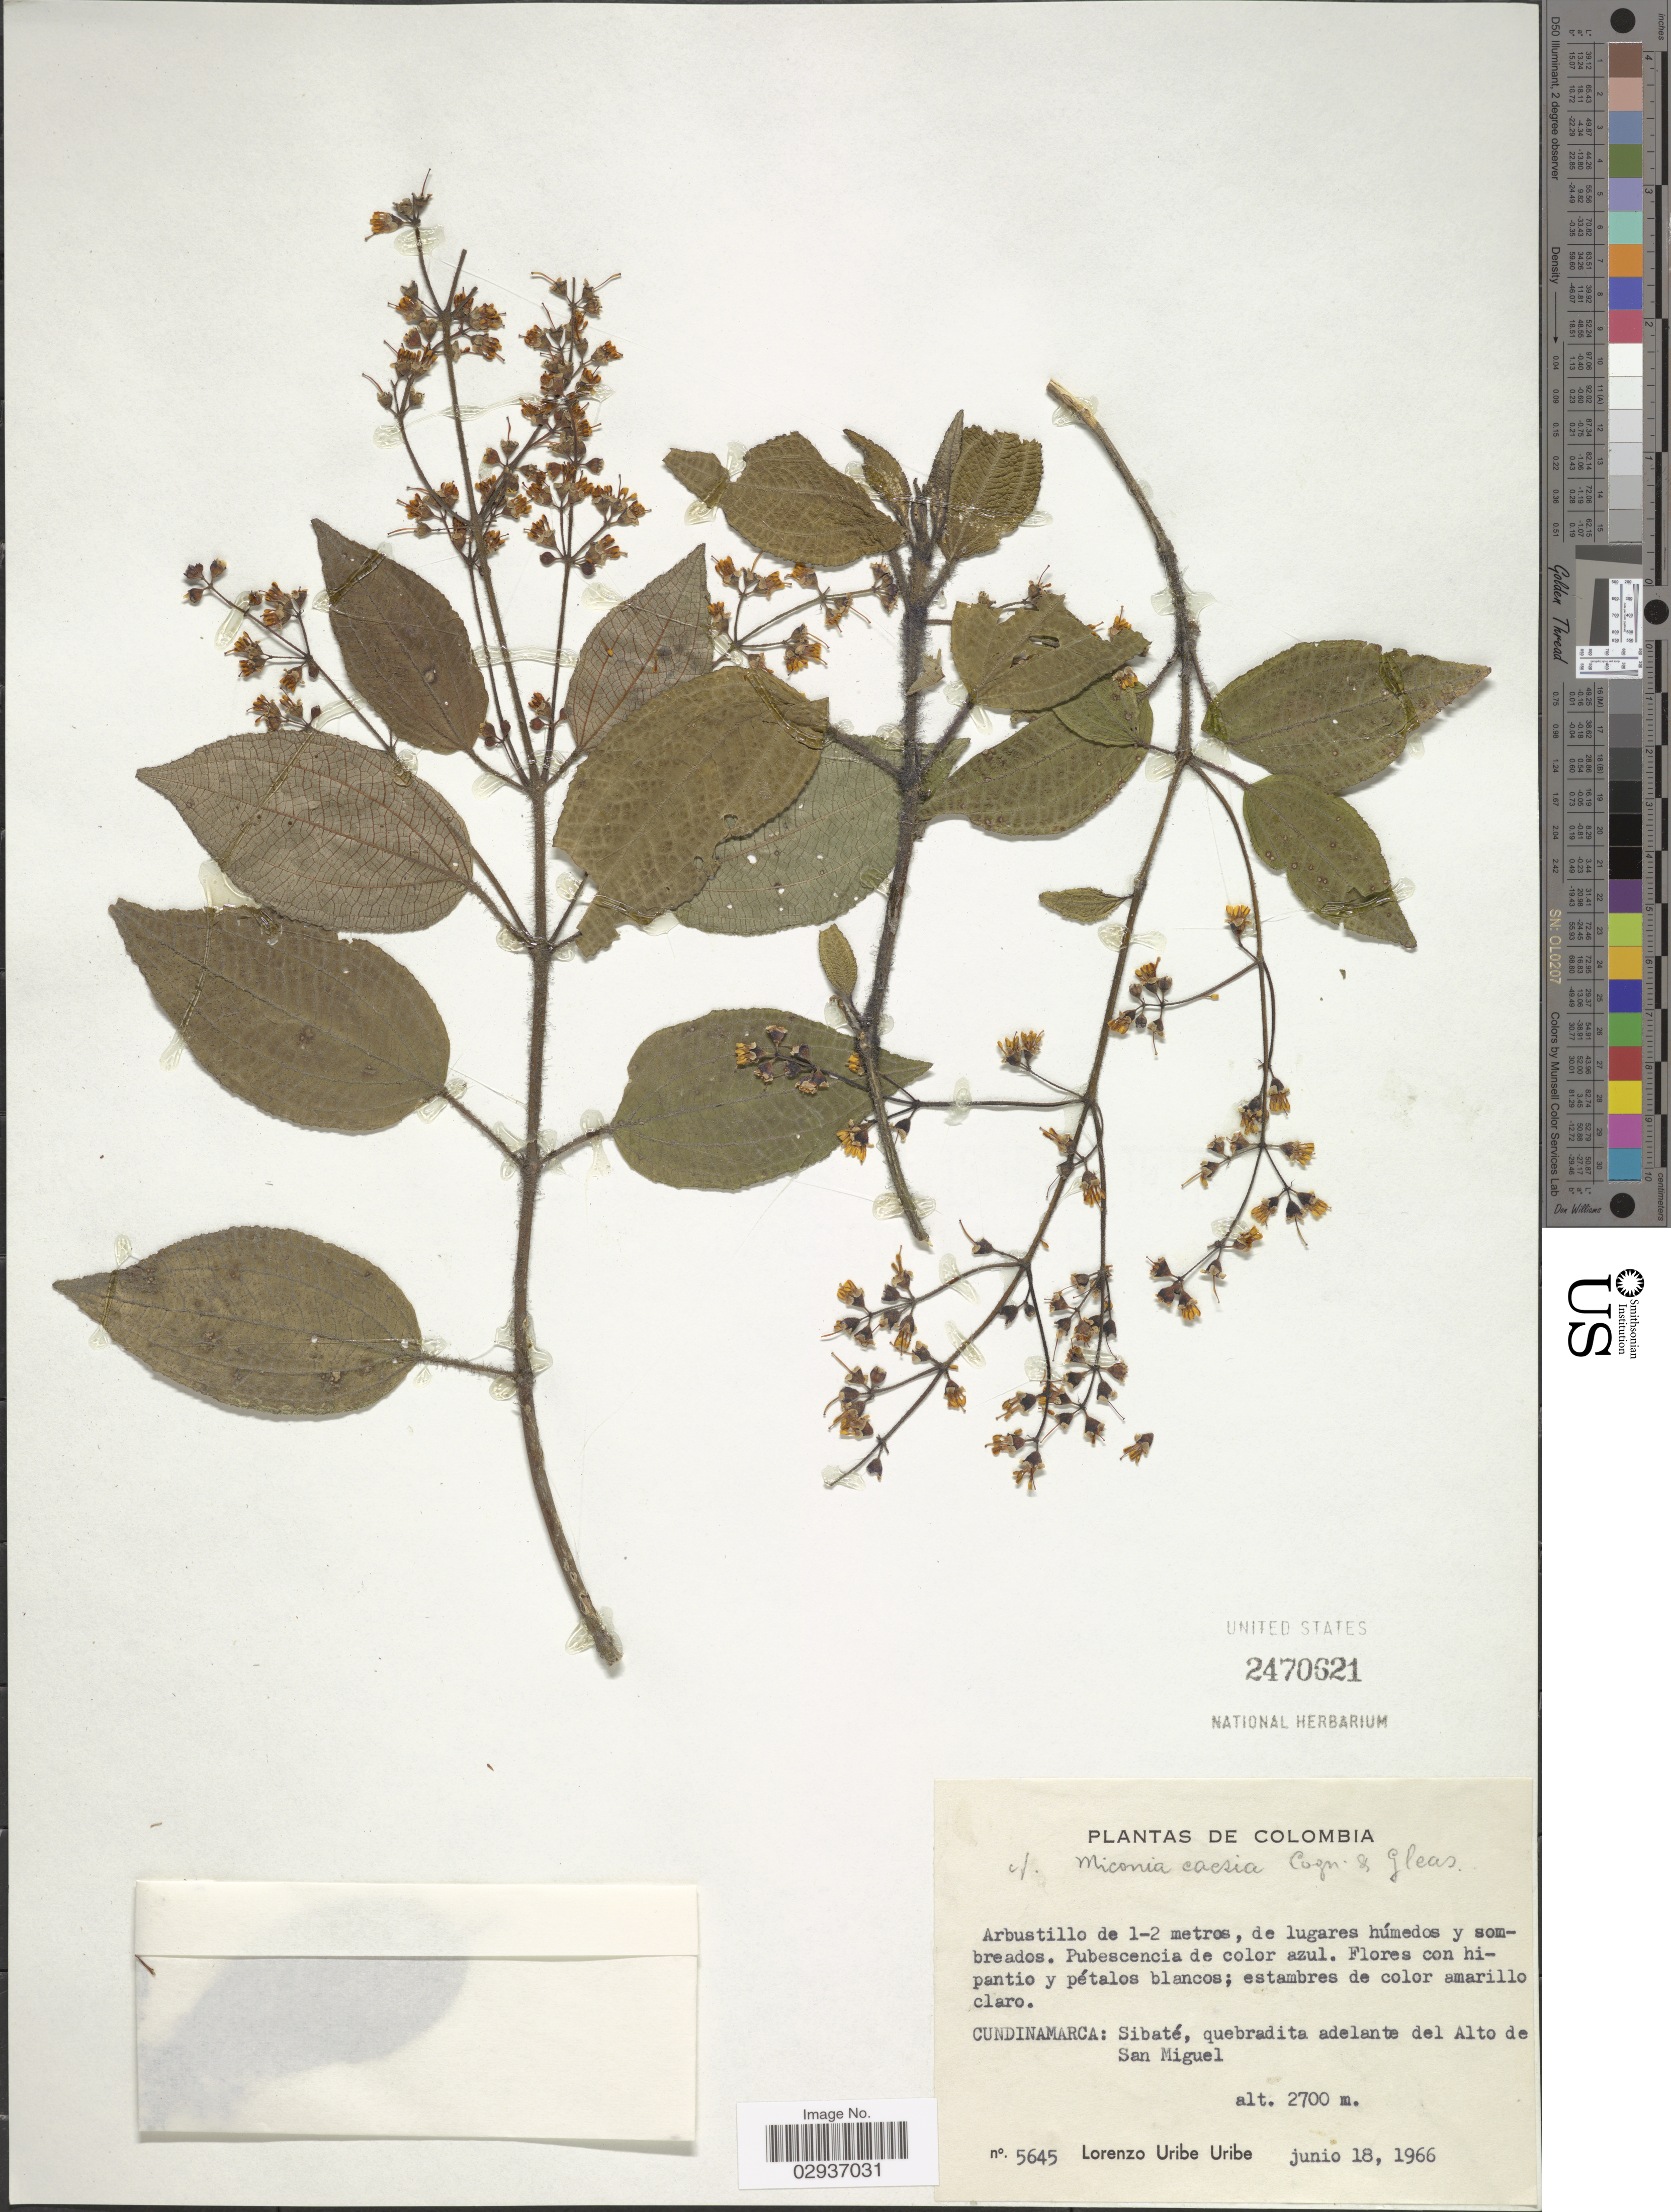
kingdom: Plantae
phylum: Tracheophyta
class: Magnoliopsida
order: Myrtales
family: Melastomataceae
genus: Miconia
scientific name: Miconia caesia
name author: Cogn. & Gleason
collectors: L. Uribe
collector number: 5645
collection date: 1966-06-18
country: Colombia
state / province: Cundinamarca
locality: Cundinamarca: Sibaté, quebradita adelante del Alto de San Miguel.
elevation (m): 2700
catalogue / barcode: US 2470621